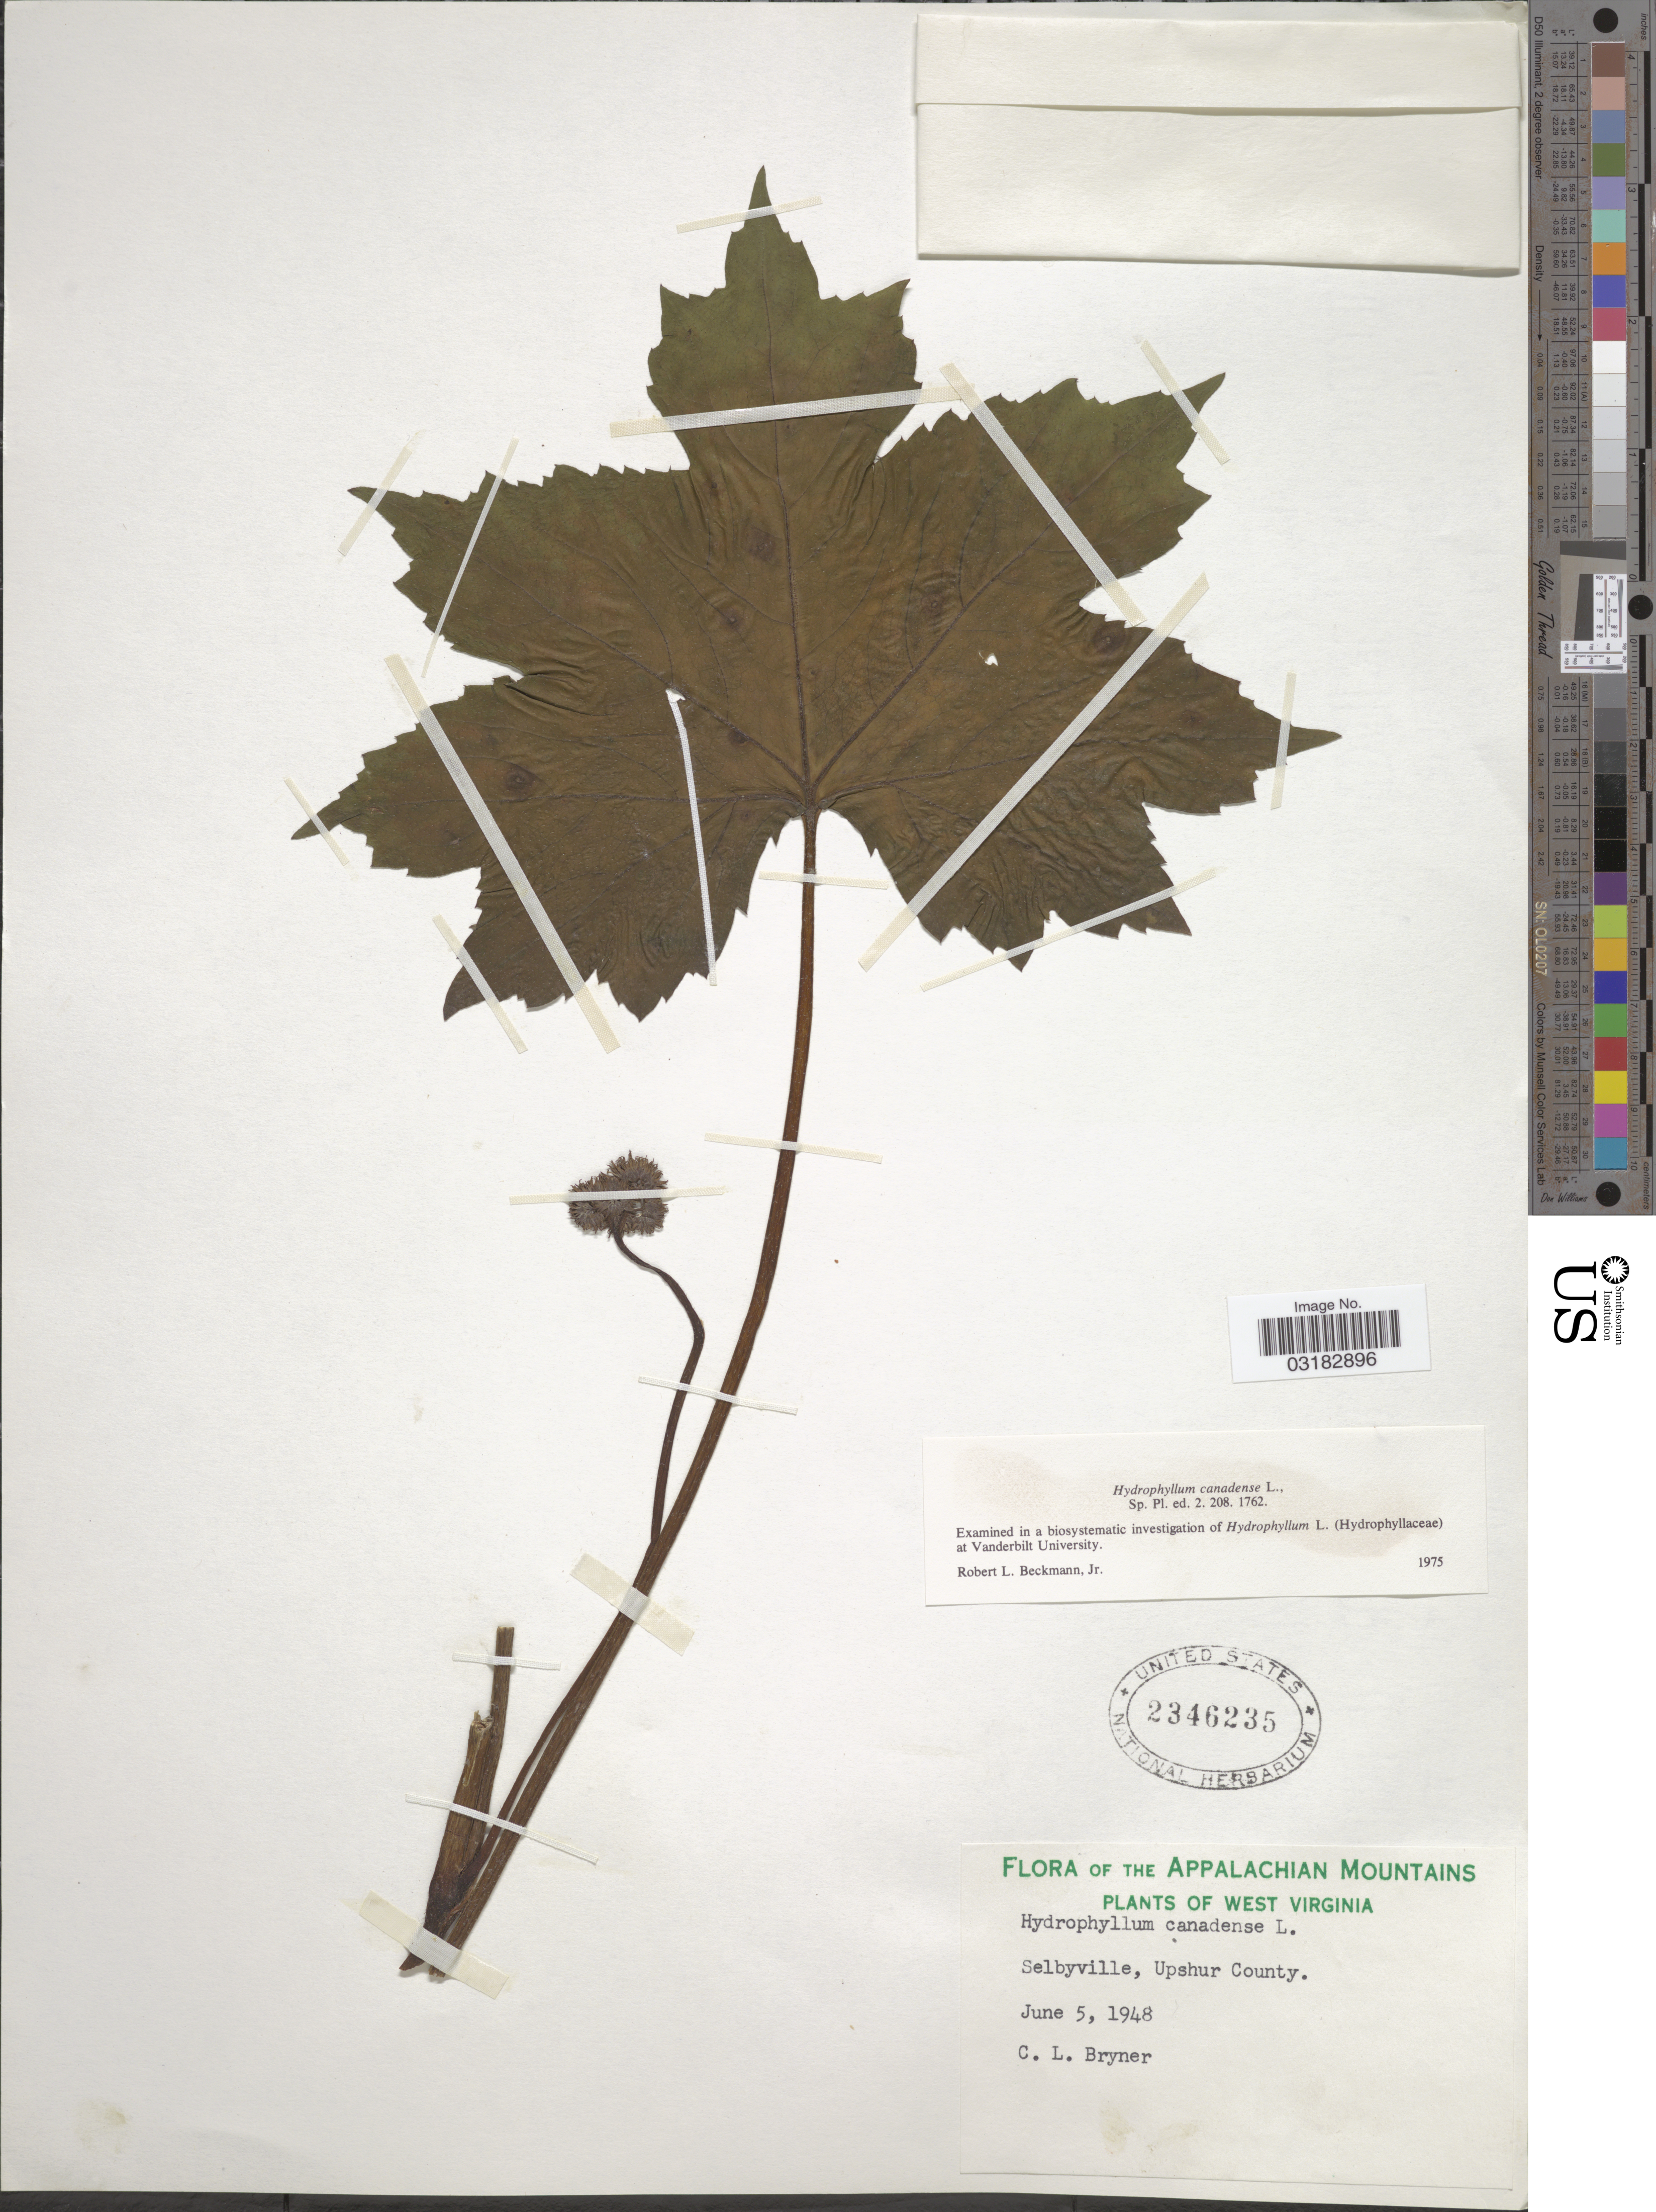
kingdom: Plantae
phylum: Tracheophyta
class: Magnoliopsida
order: Boraginales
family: Hydrophyllaceae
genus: Hydrophyllum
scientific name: Hydrophyllum canadense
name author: L.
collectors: C. Bryner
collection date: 1948-06-05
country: United States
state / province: West Virginia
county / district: Upshur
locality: Appalachian Mountains. Selbyville, Upshur County.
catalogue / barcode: US 2346235